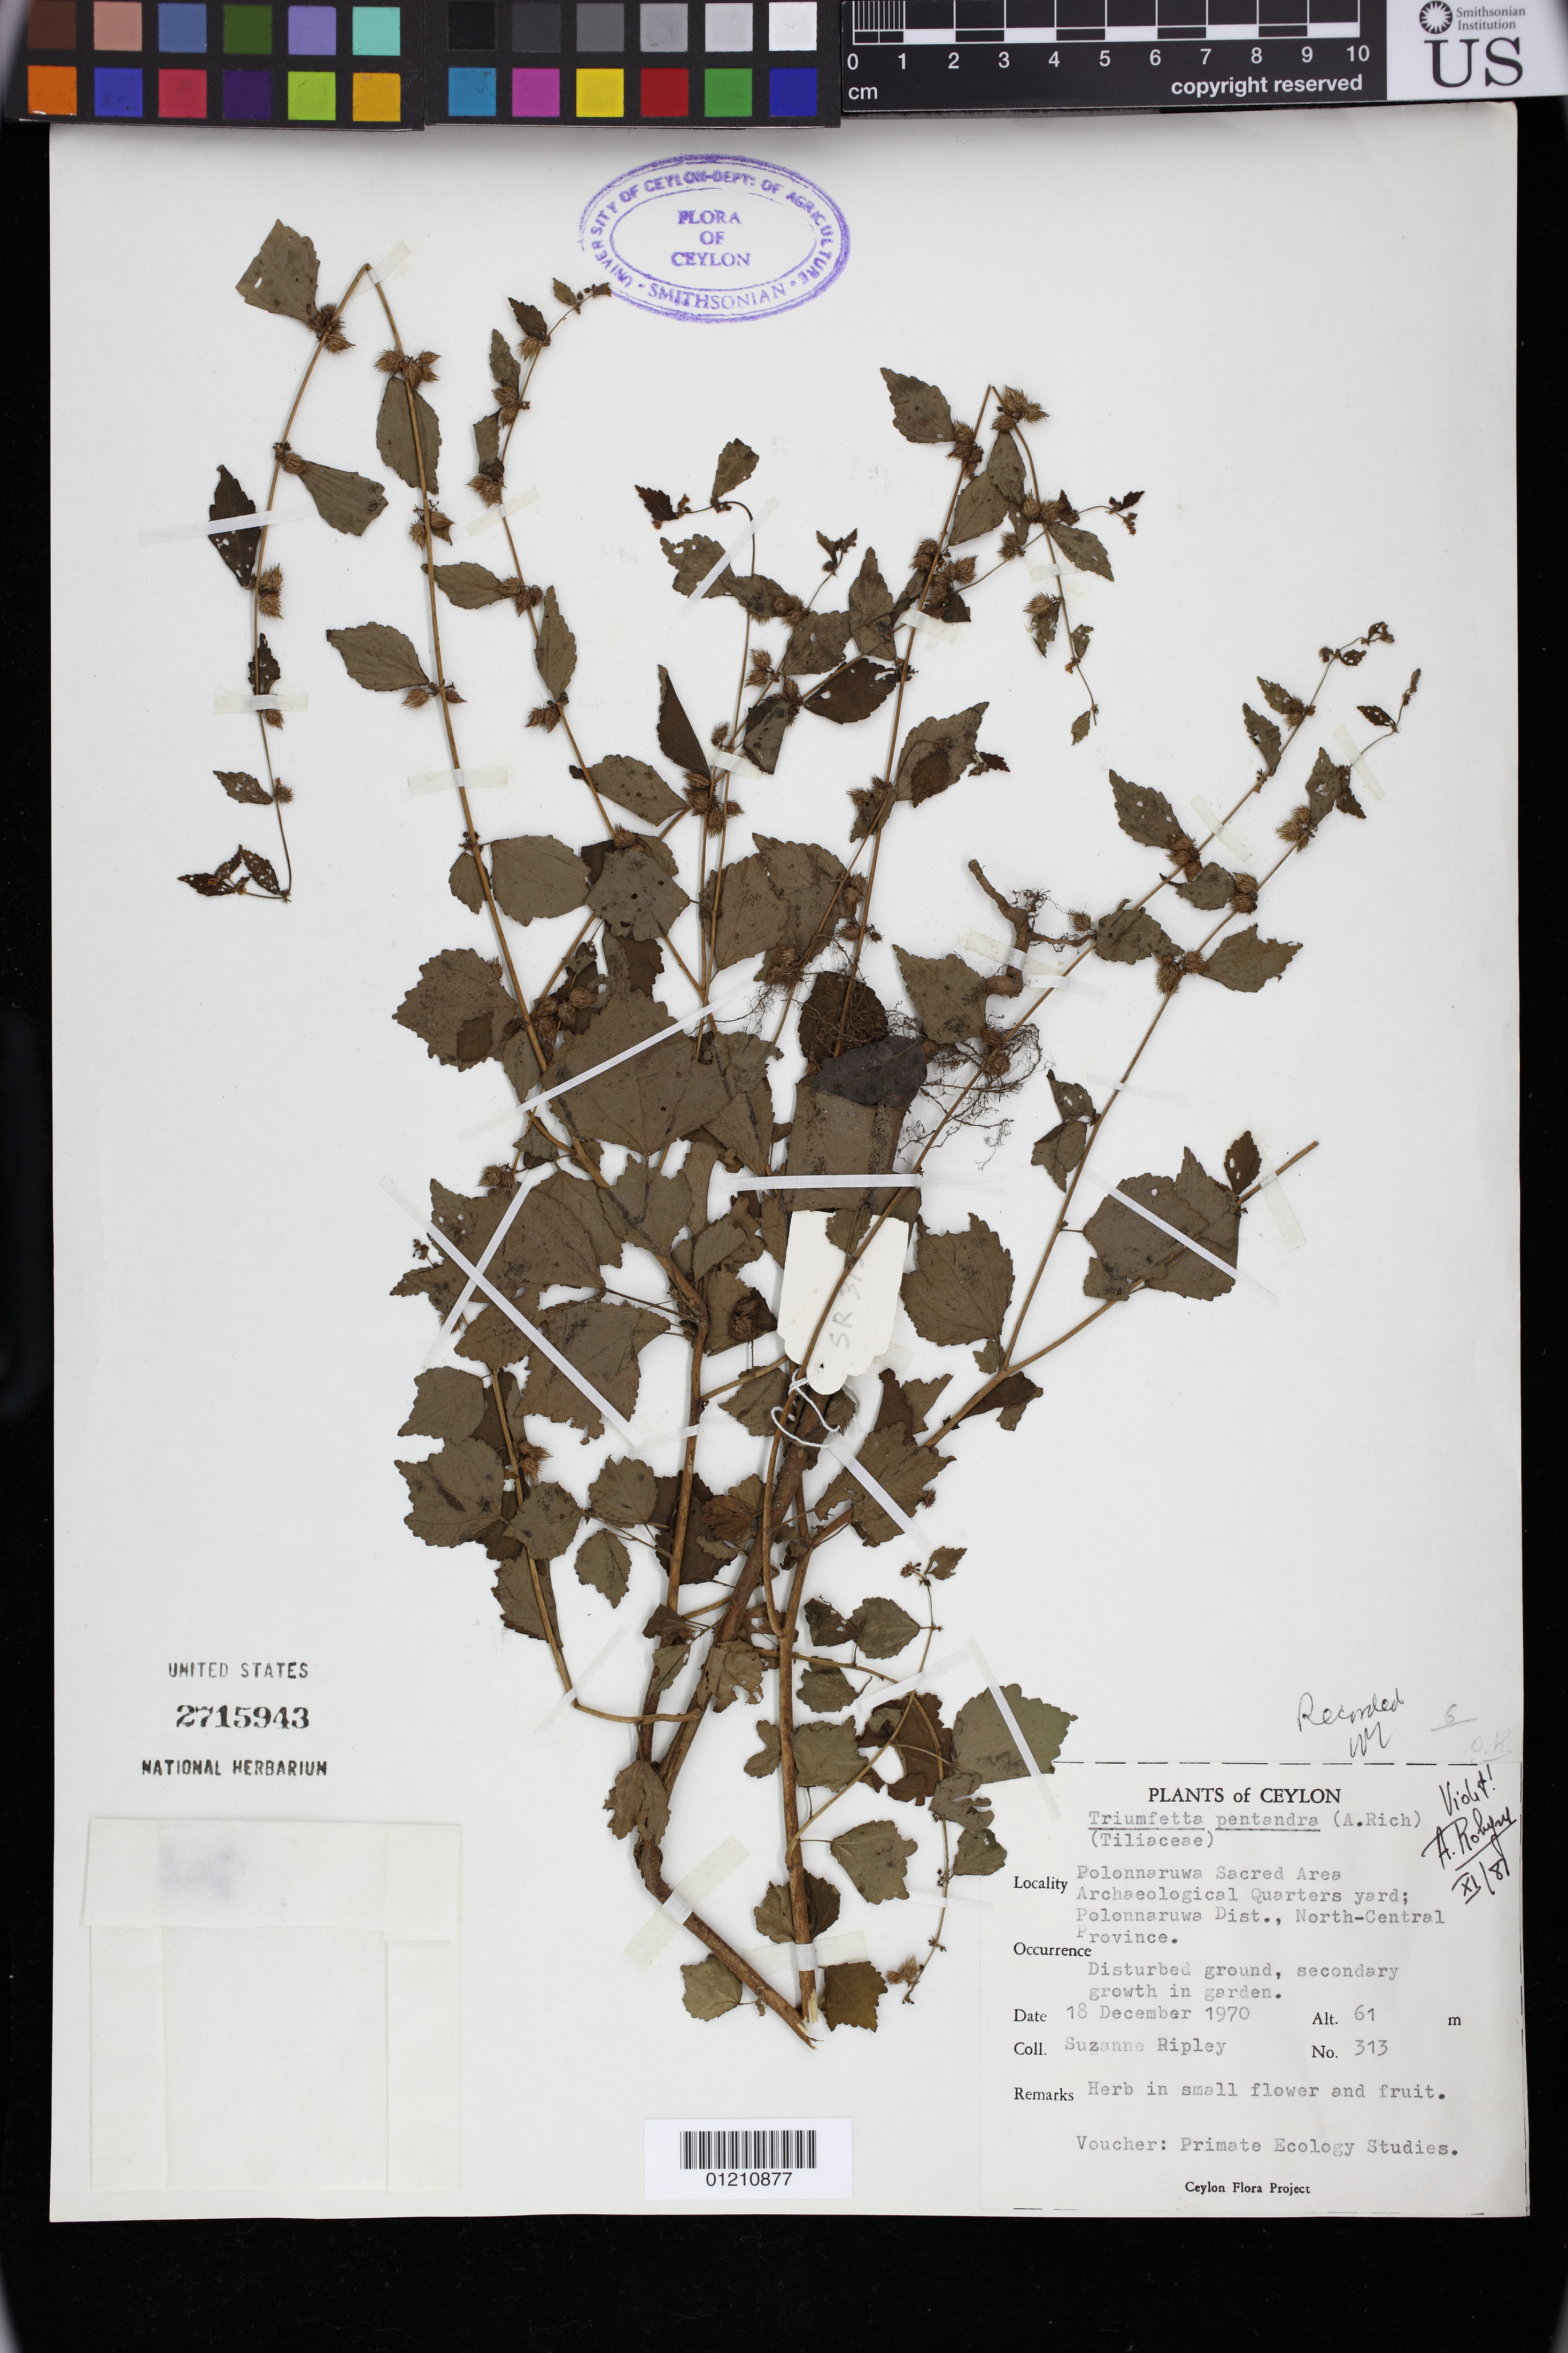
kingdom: Plantae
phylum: Tracheophyta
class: Magnoliopsida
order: Malvales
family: Malvaceae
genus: Triumfetta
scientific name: Triumfetta pentandra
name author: A. Rich.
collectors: S. Ripley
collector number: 313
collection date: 1970-12-18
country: Sri Lanka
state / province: North Central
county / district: Polonnaruwa District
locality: Polonnaruwa Sacred Area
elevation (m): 61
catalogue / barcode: US 2715943